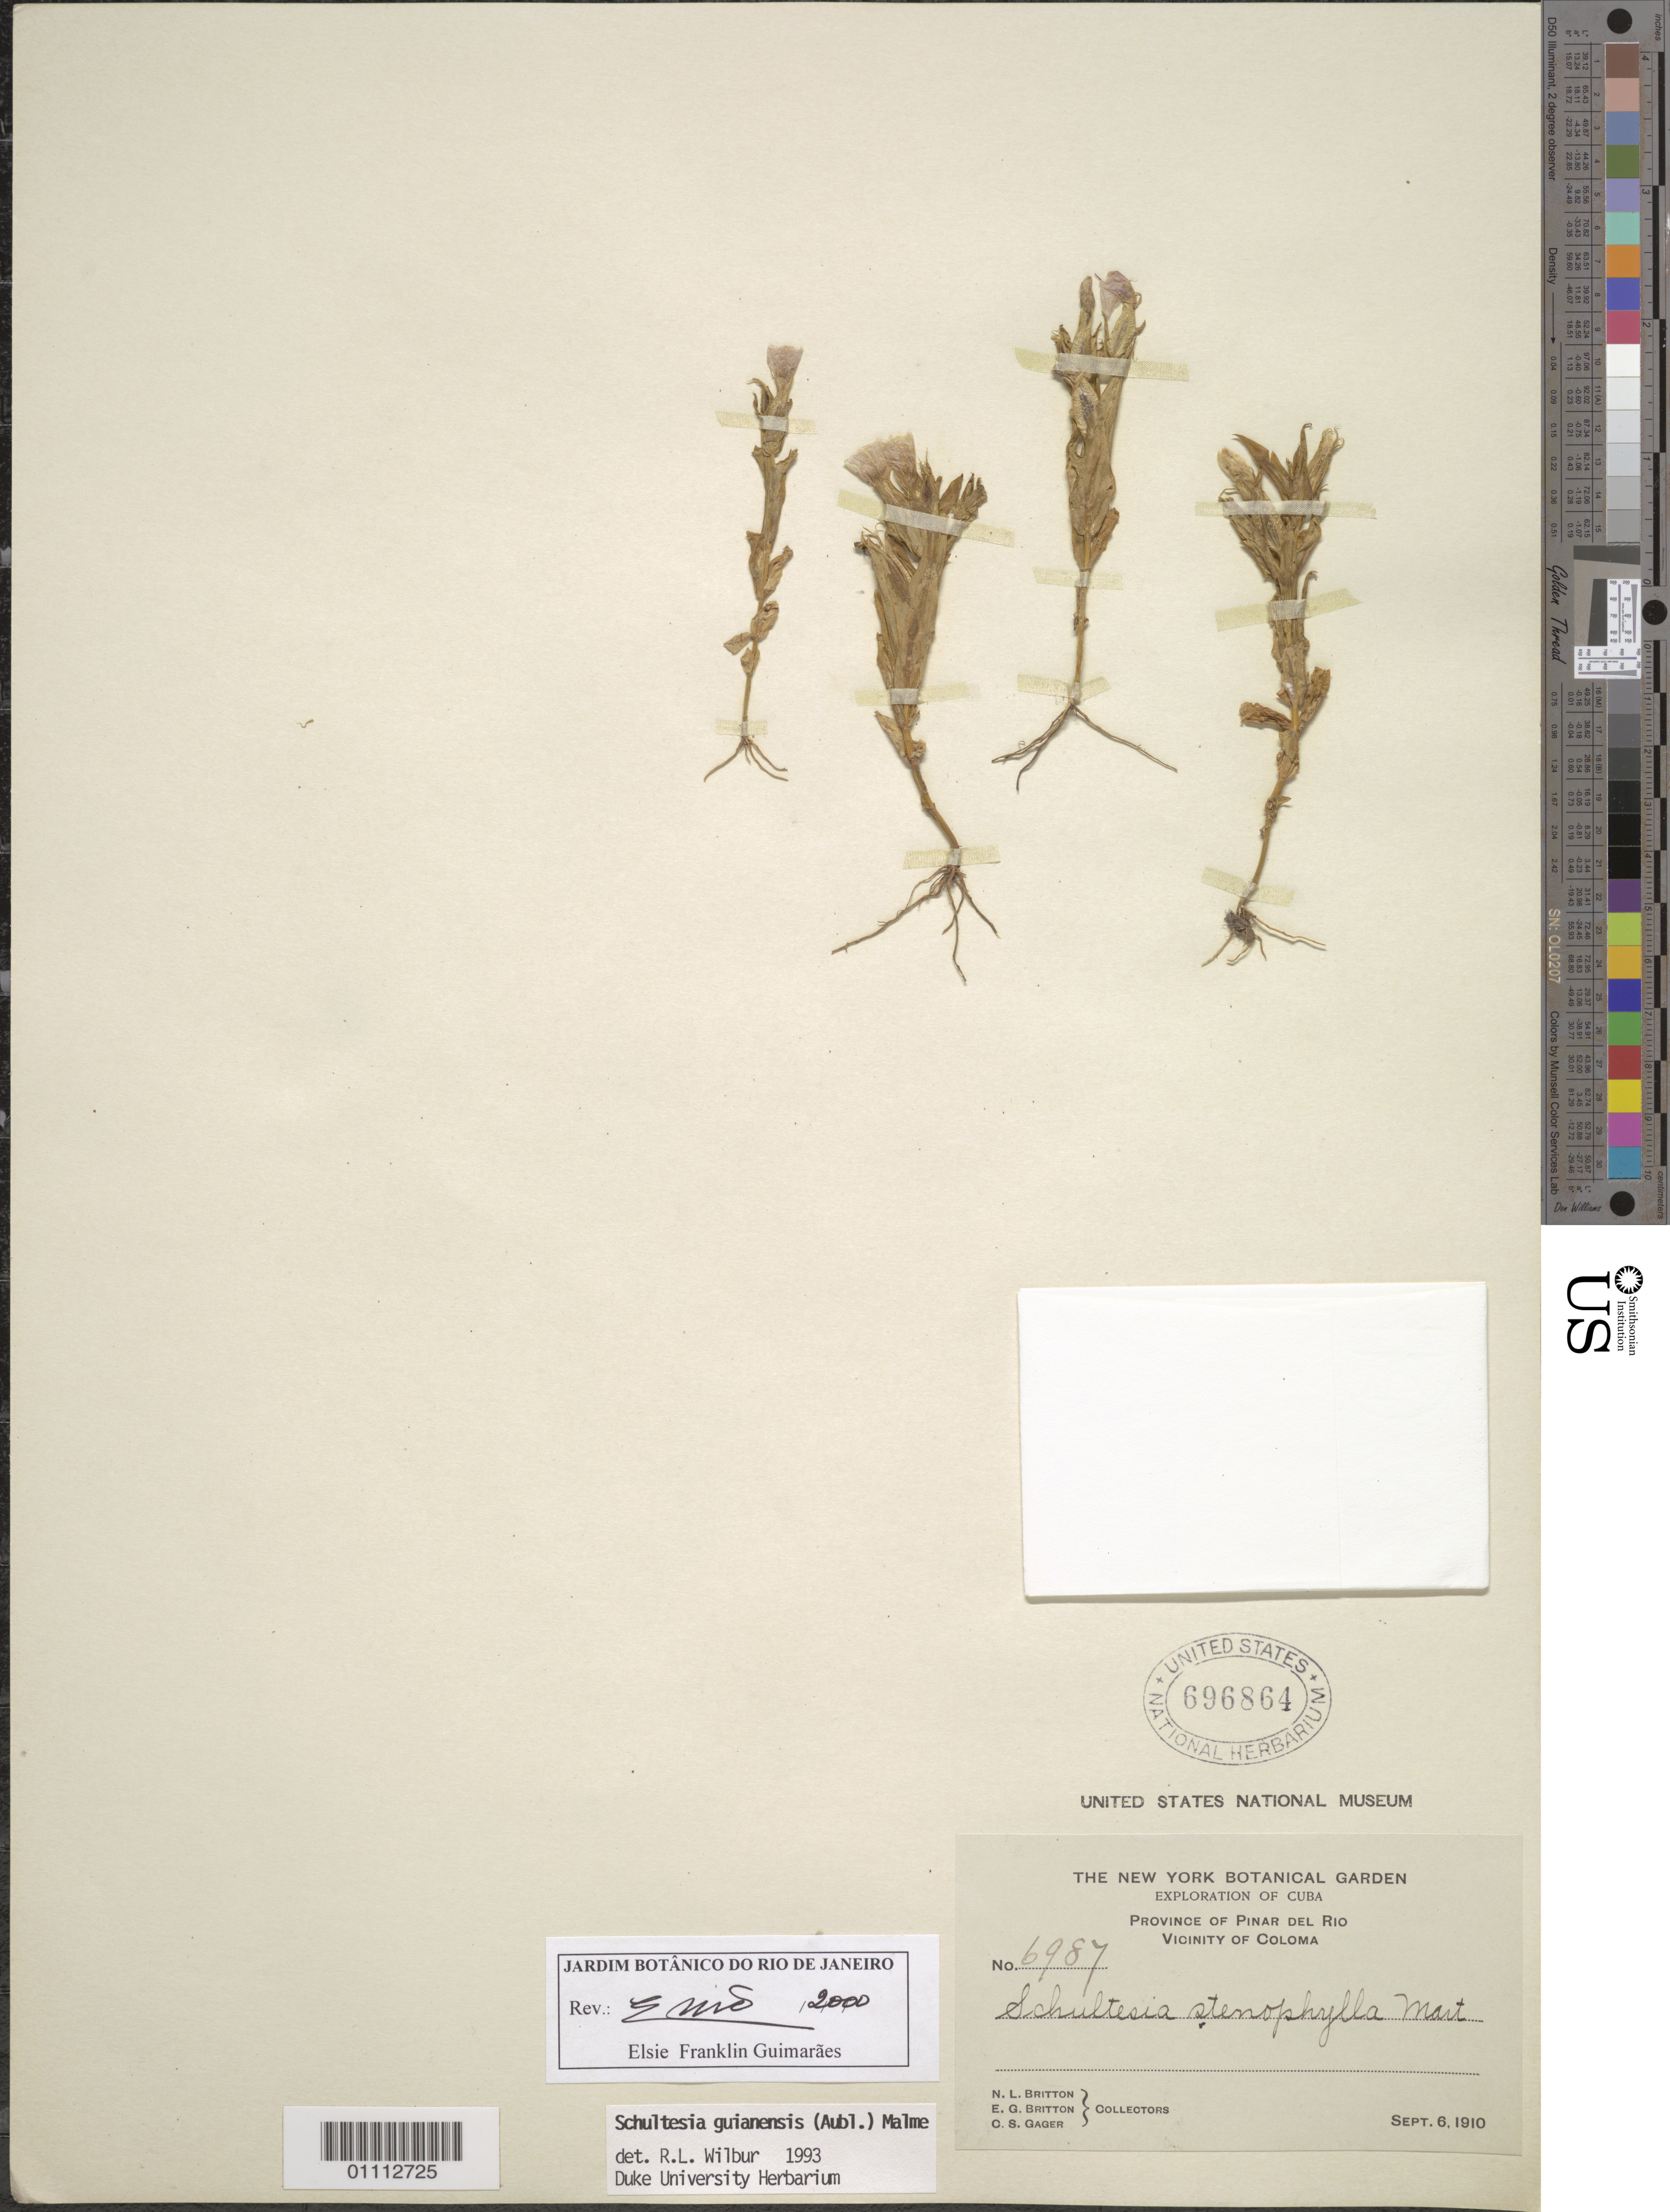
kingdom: Plantae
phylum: Tracheophyta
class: Magnoliopsida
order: Gentianales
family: Gentianaceae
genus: Schultesia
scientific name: Schultesia guianensis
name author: (Aubl.) Malme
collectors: N. Britton, E. G. Britton & C. Gager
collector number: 6987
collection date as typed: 06 Sep 1910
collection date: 1910-09-06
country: Cuba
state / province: Pinar del Rio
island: Cuba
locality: Vicinity of Coloma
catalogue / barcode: US 696864